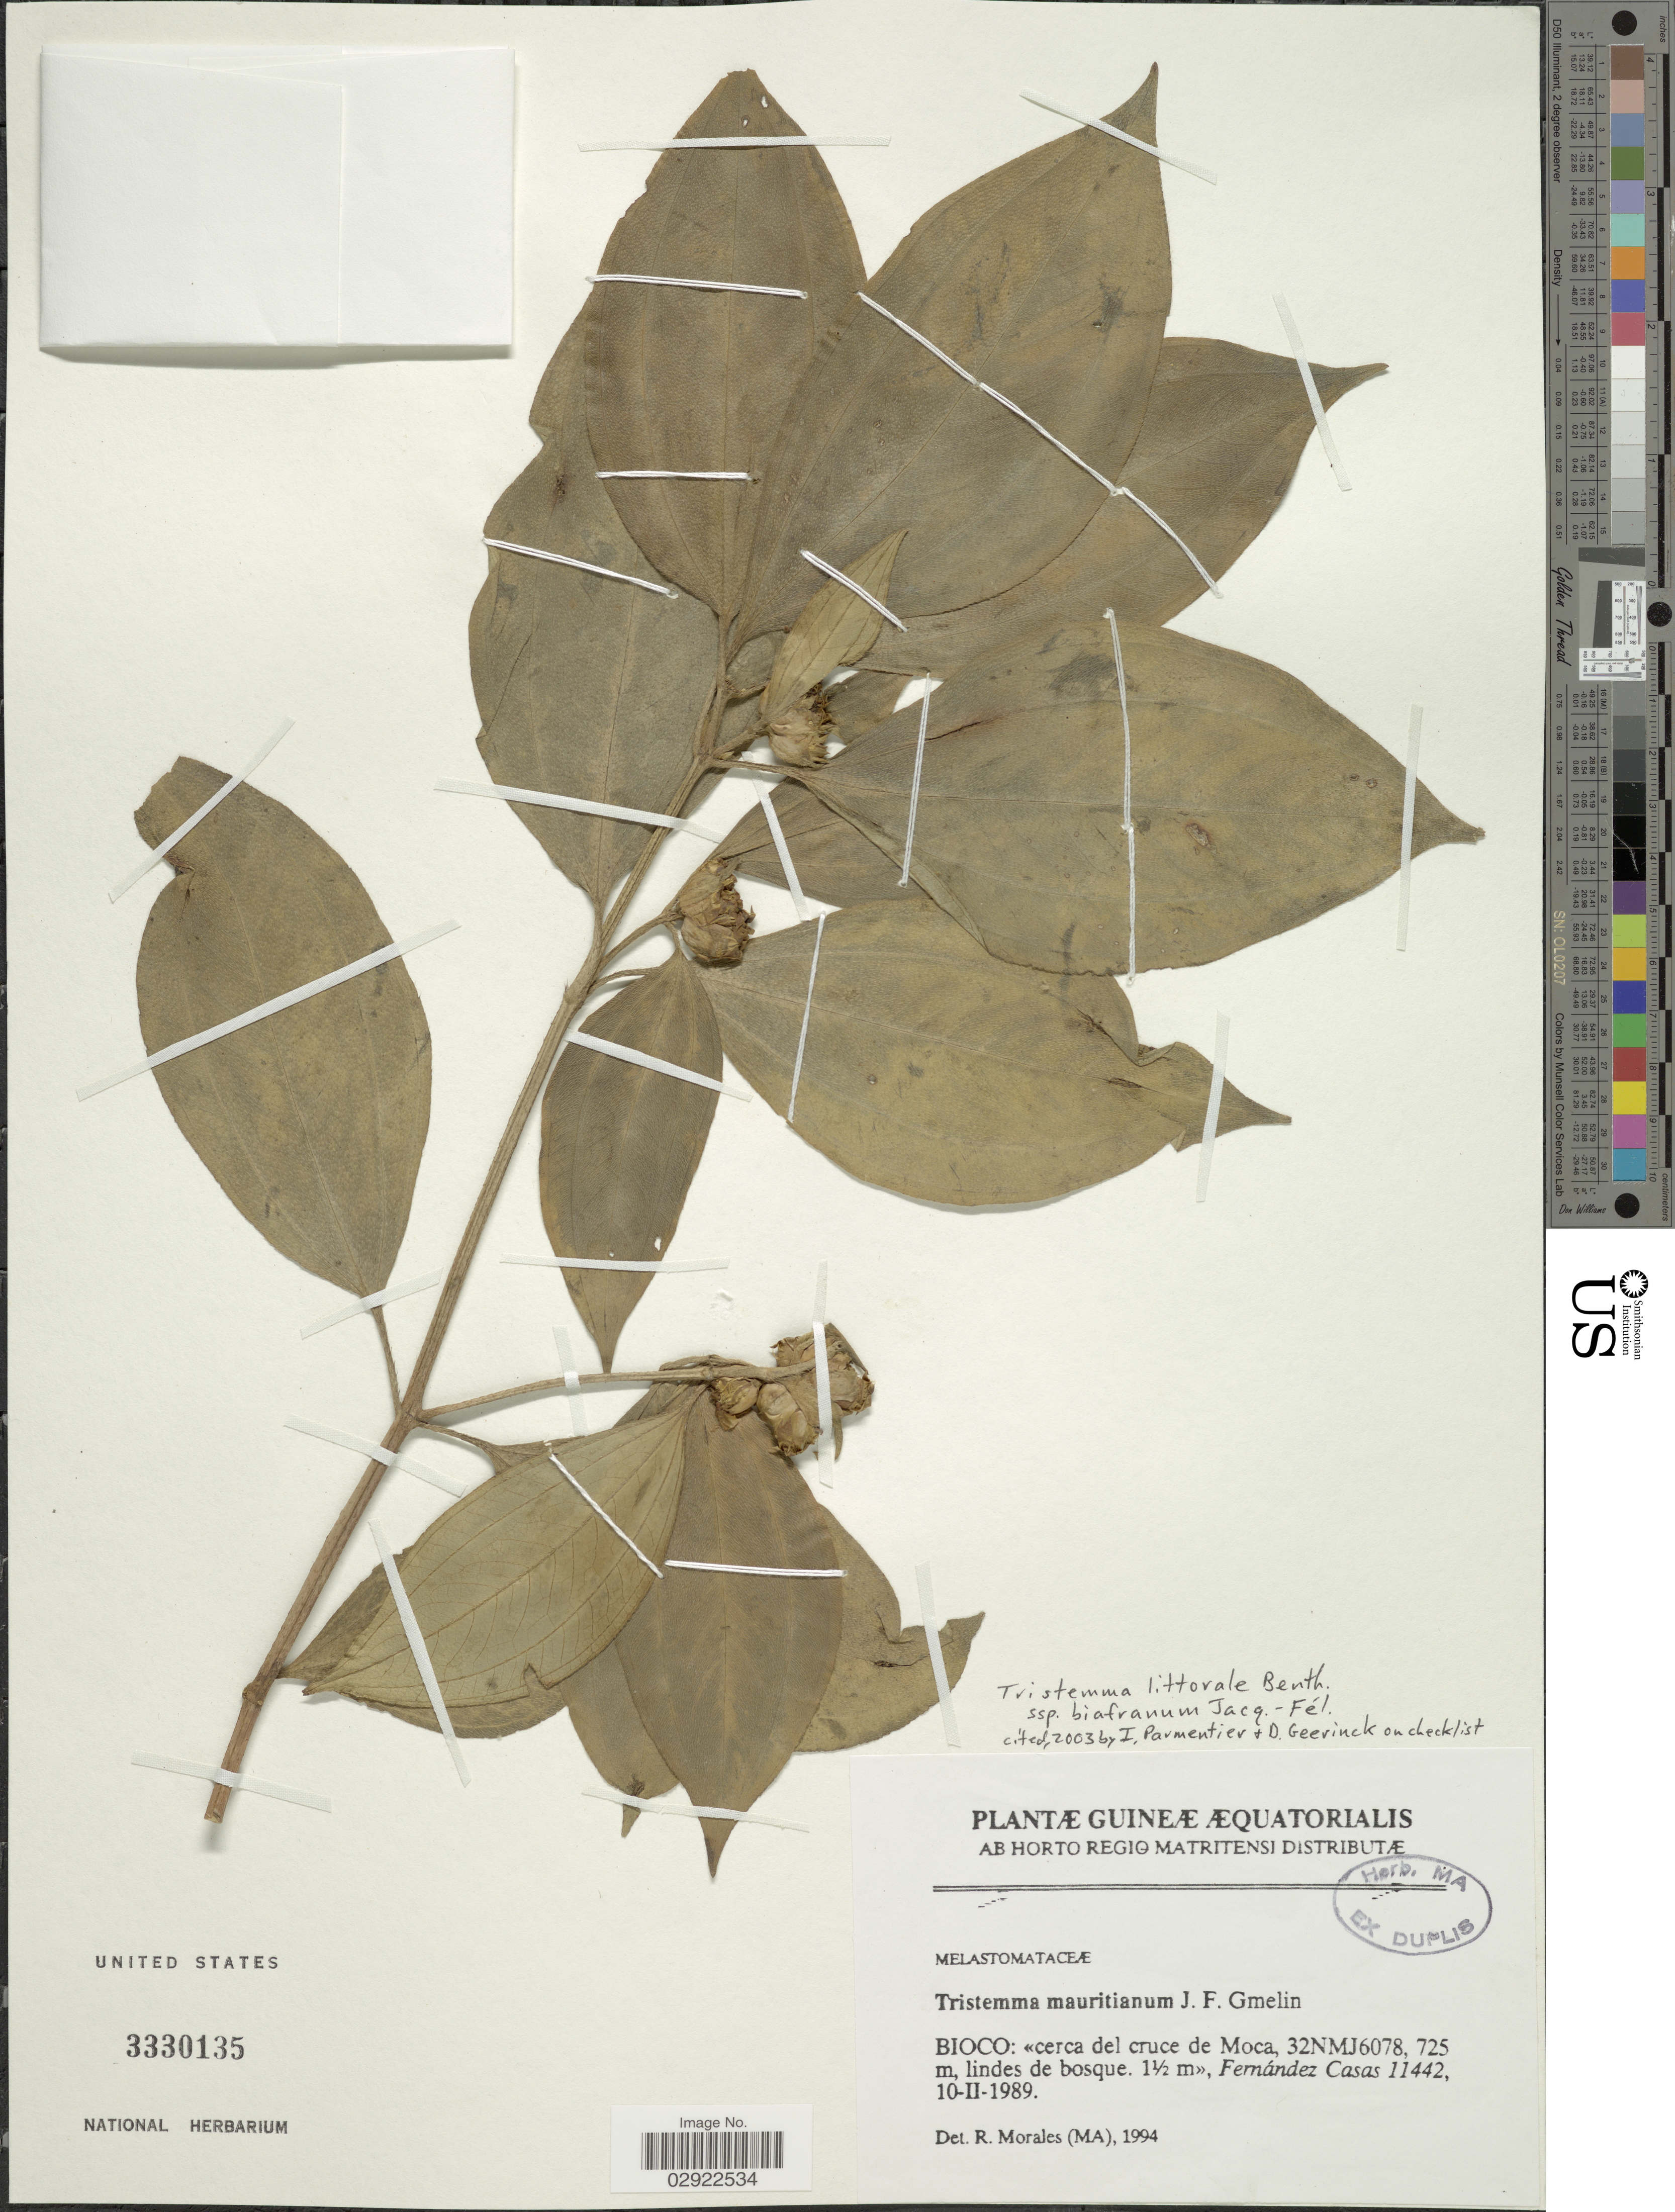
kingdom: Plantae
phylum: Tracheophyta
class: Magnoliopsida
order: Myrtales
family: Melastomataceae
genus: Tristemma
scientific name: Tristemma littorale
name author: Benth.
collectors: F. Casas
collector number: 11442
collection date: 1989-02-10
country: Equatorial Guinea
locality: Bioco: cerca del cruce de Moca, 32NMJ6078.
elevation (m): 725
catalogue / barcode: US 3330135